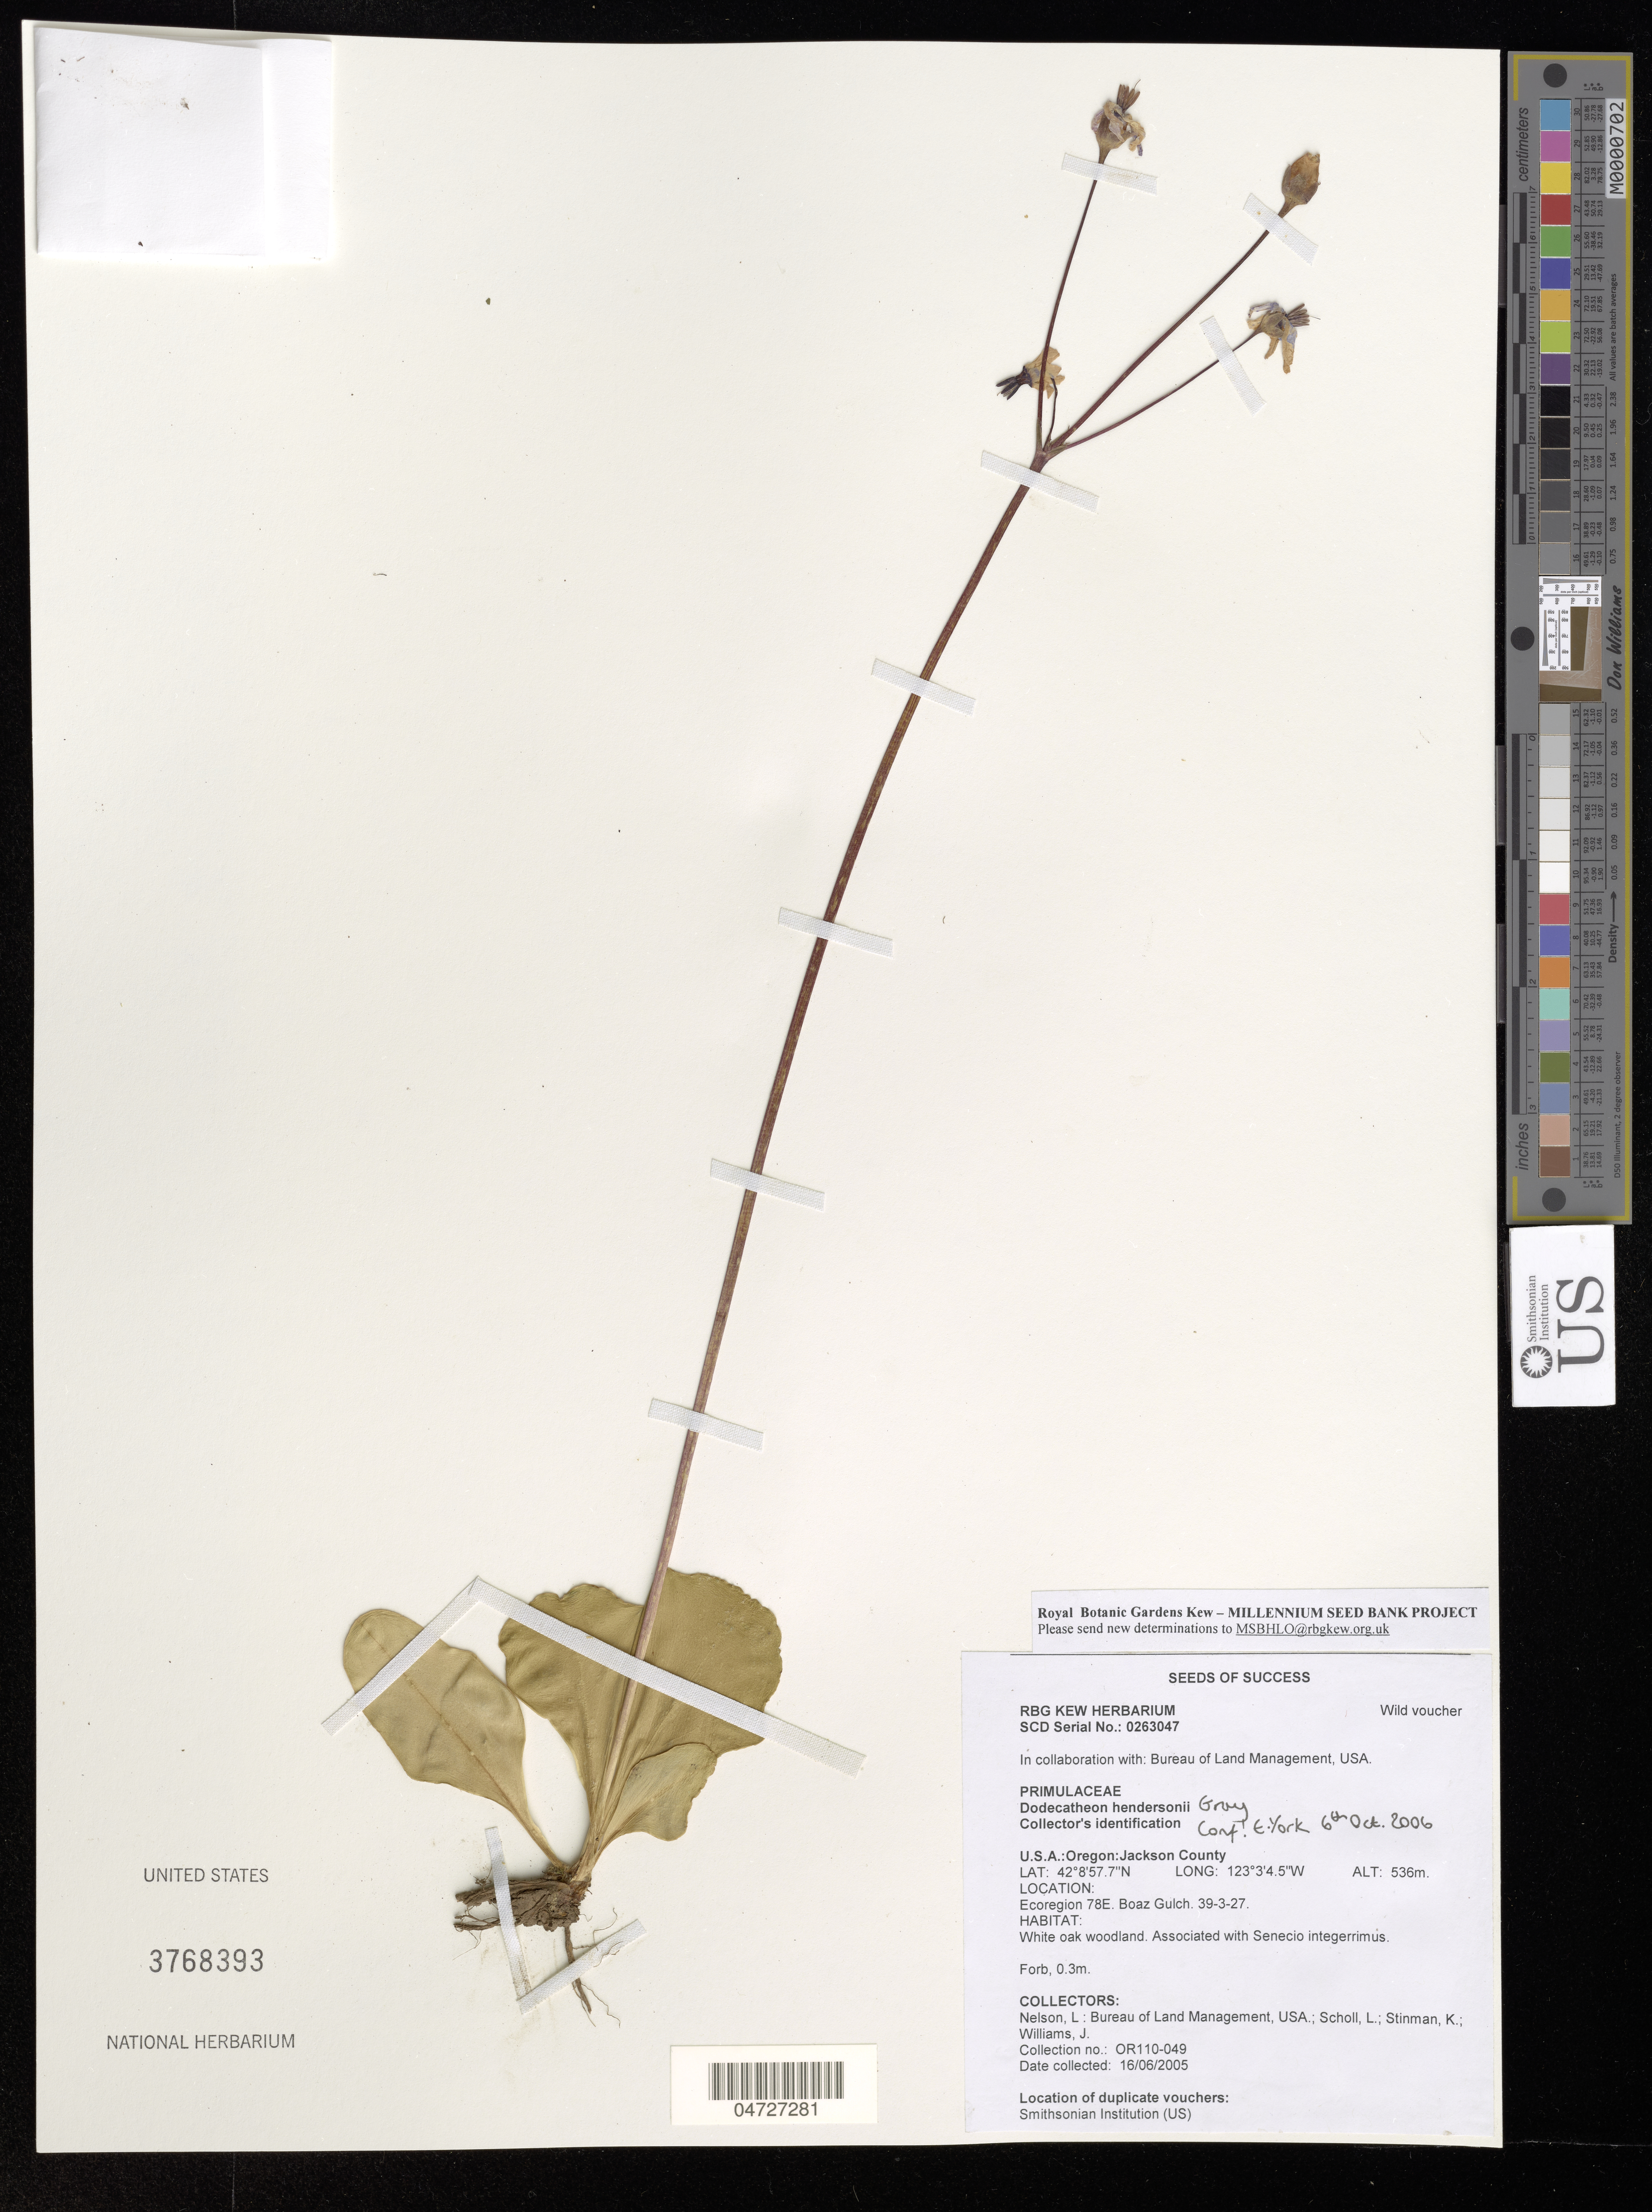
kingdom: Plantae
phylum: Tracheophyta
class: Magnoliopsida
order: Ericales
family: Primulaceae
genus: Dodecatheon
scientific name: Dodecatheon hendersonii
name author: A. Gray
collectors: L. Nelson, L. Scholl, K. Stinman & J. Williams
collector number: OR110-049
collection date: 2005-06-16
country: United States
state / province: Oregon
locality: Jackson County. Ecoregion 78E. Boaz Gulch. 39-3-27.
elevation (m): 536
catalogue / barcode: US 3768393